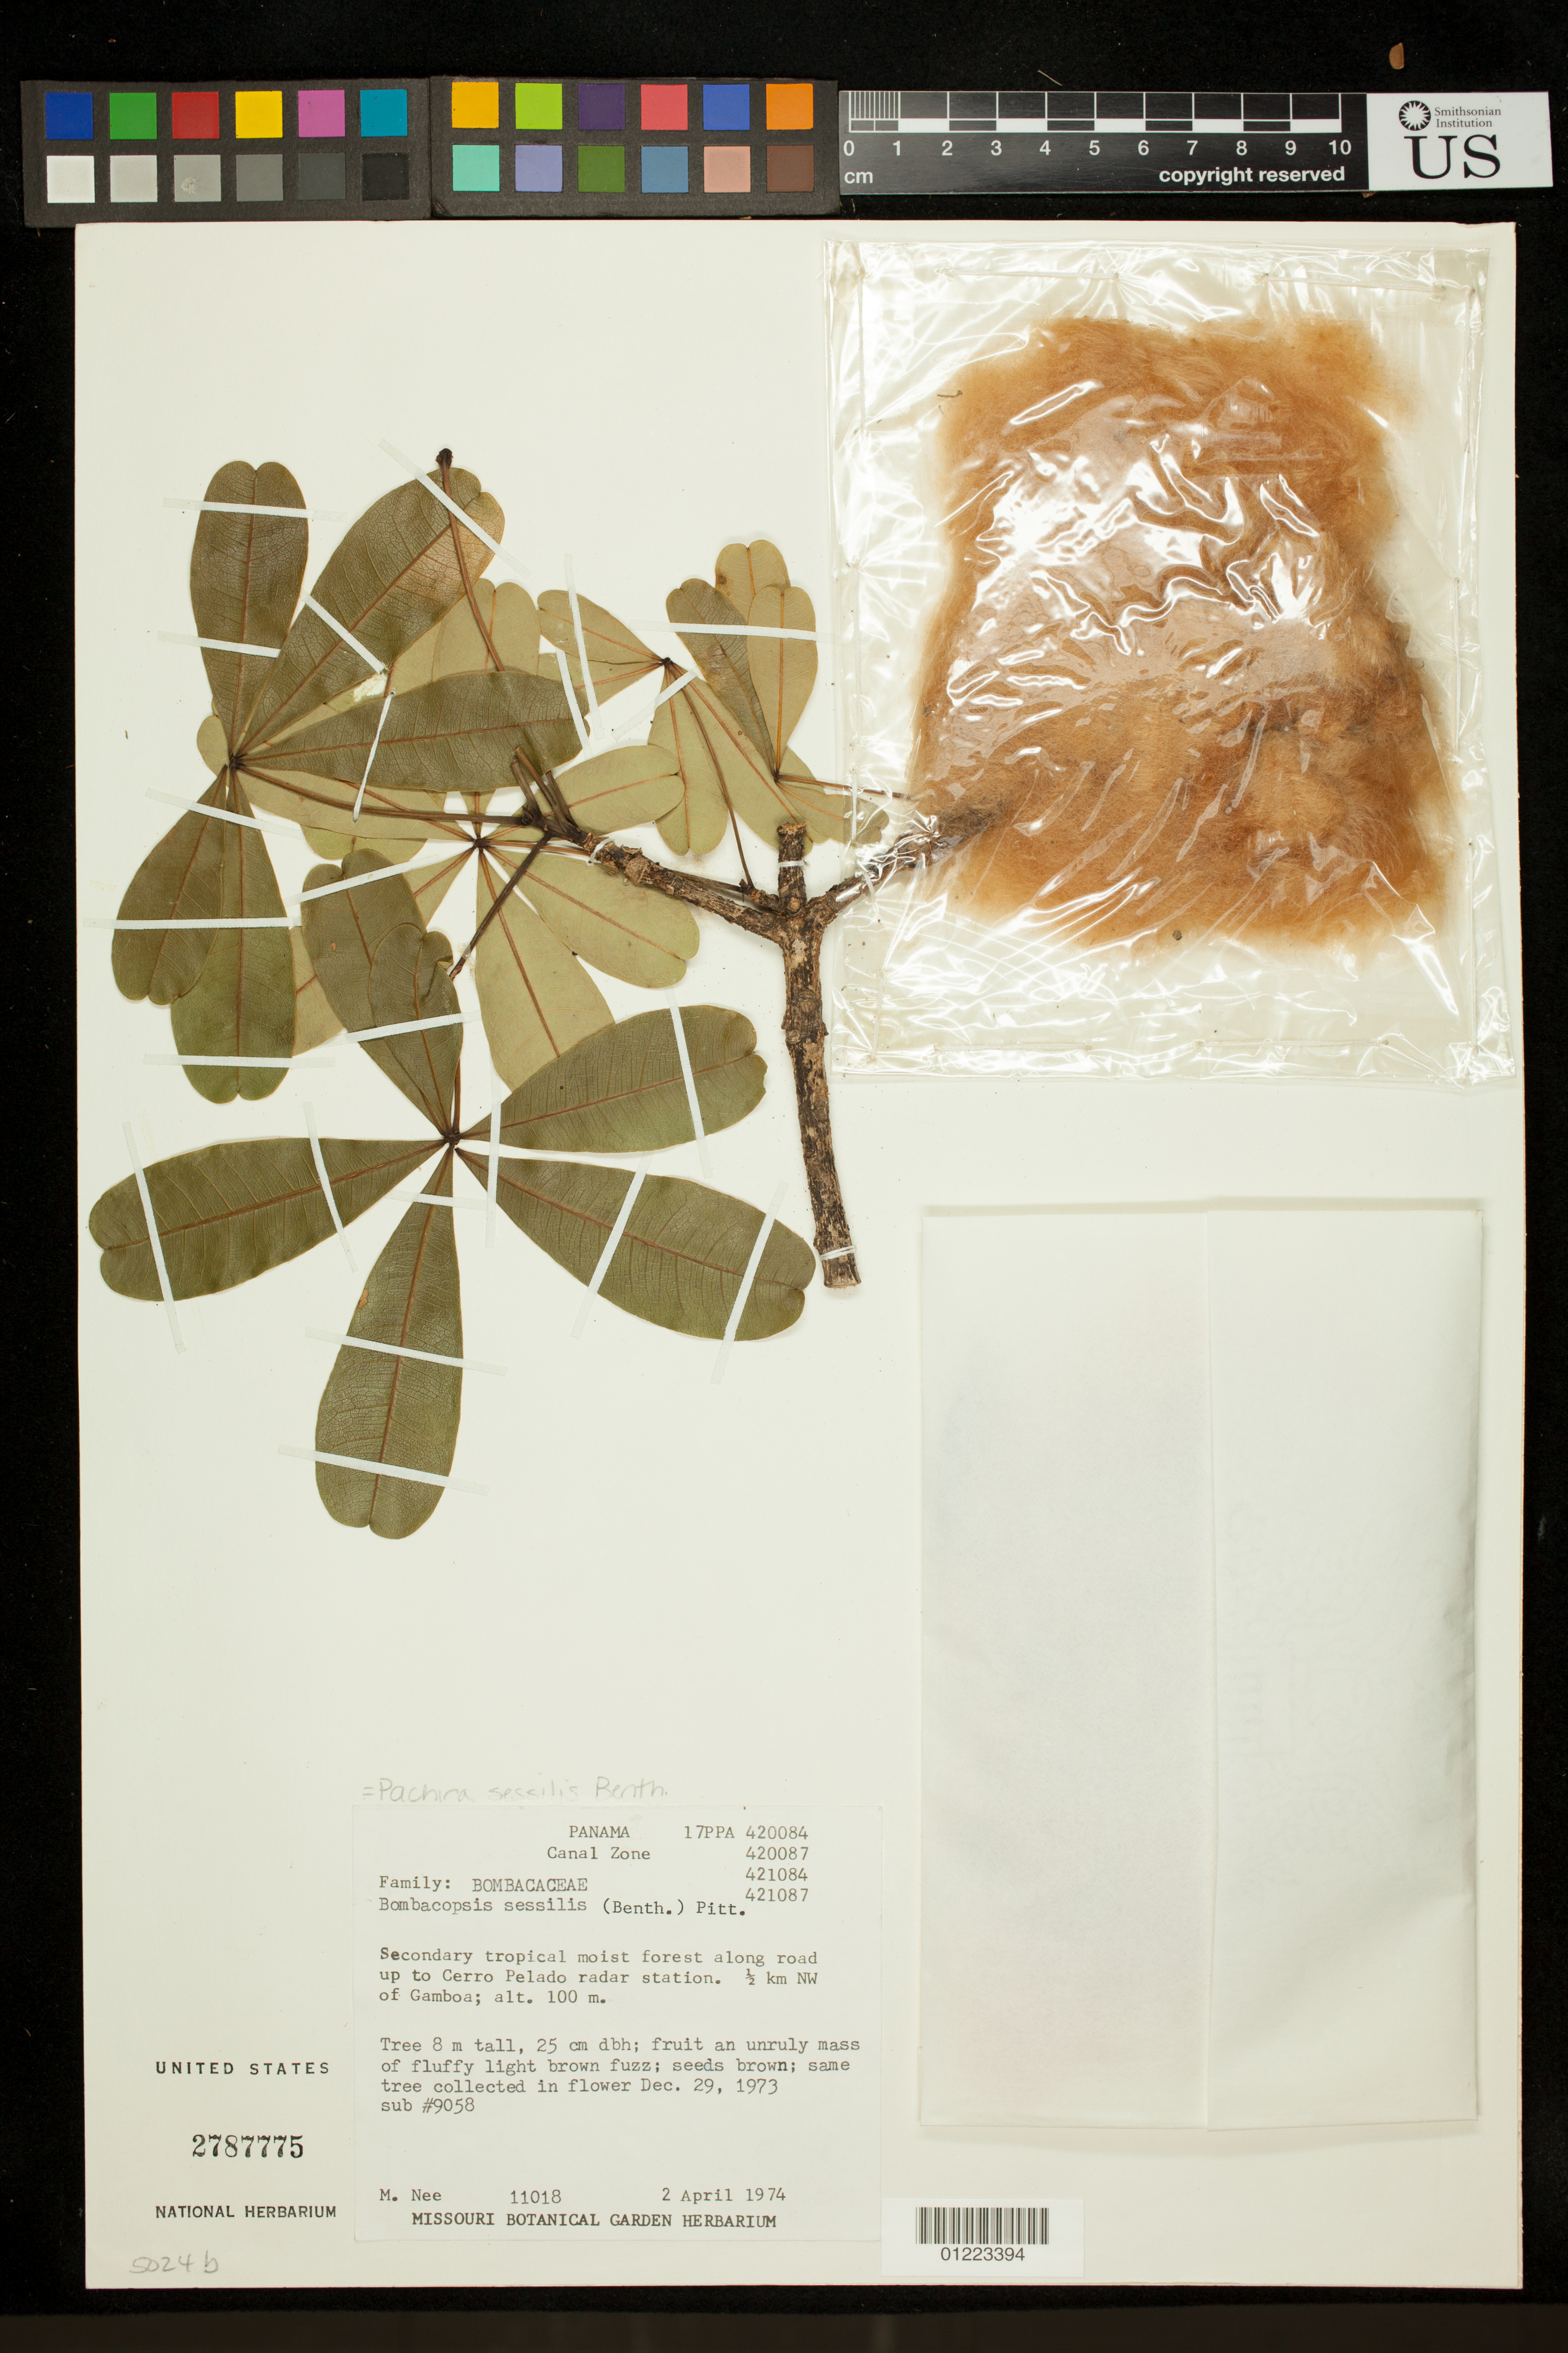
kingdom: Plantae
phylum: Tracheophyta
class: Magnoliopsida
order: Malvales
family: Malvaceae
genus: Pachira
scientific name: Pachira sessilis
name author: Benth.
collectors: M. Nee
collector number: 11018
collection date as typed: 4/2/1974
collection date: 1974-04-02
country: Panama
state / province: Colón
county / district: Canal Zone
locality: Canal Zone. Secondary tropical moist forest along road up to Cerro Pelado radar station. ½ km NW of Gamboa.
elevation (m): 100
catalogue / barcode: US 2787775